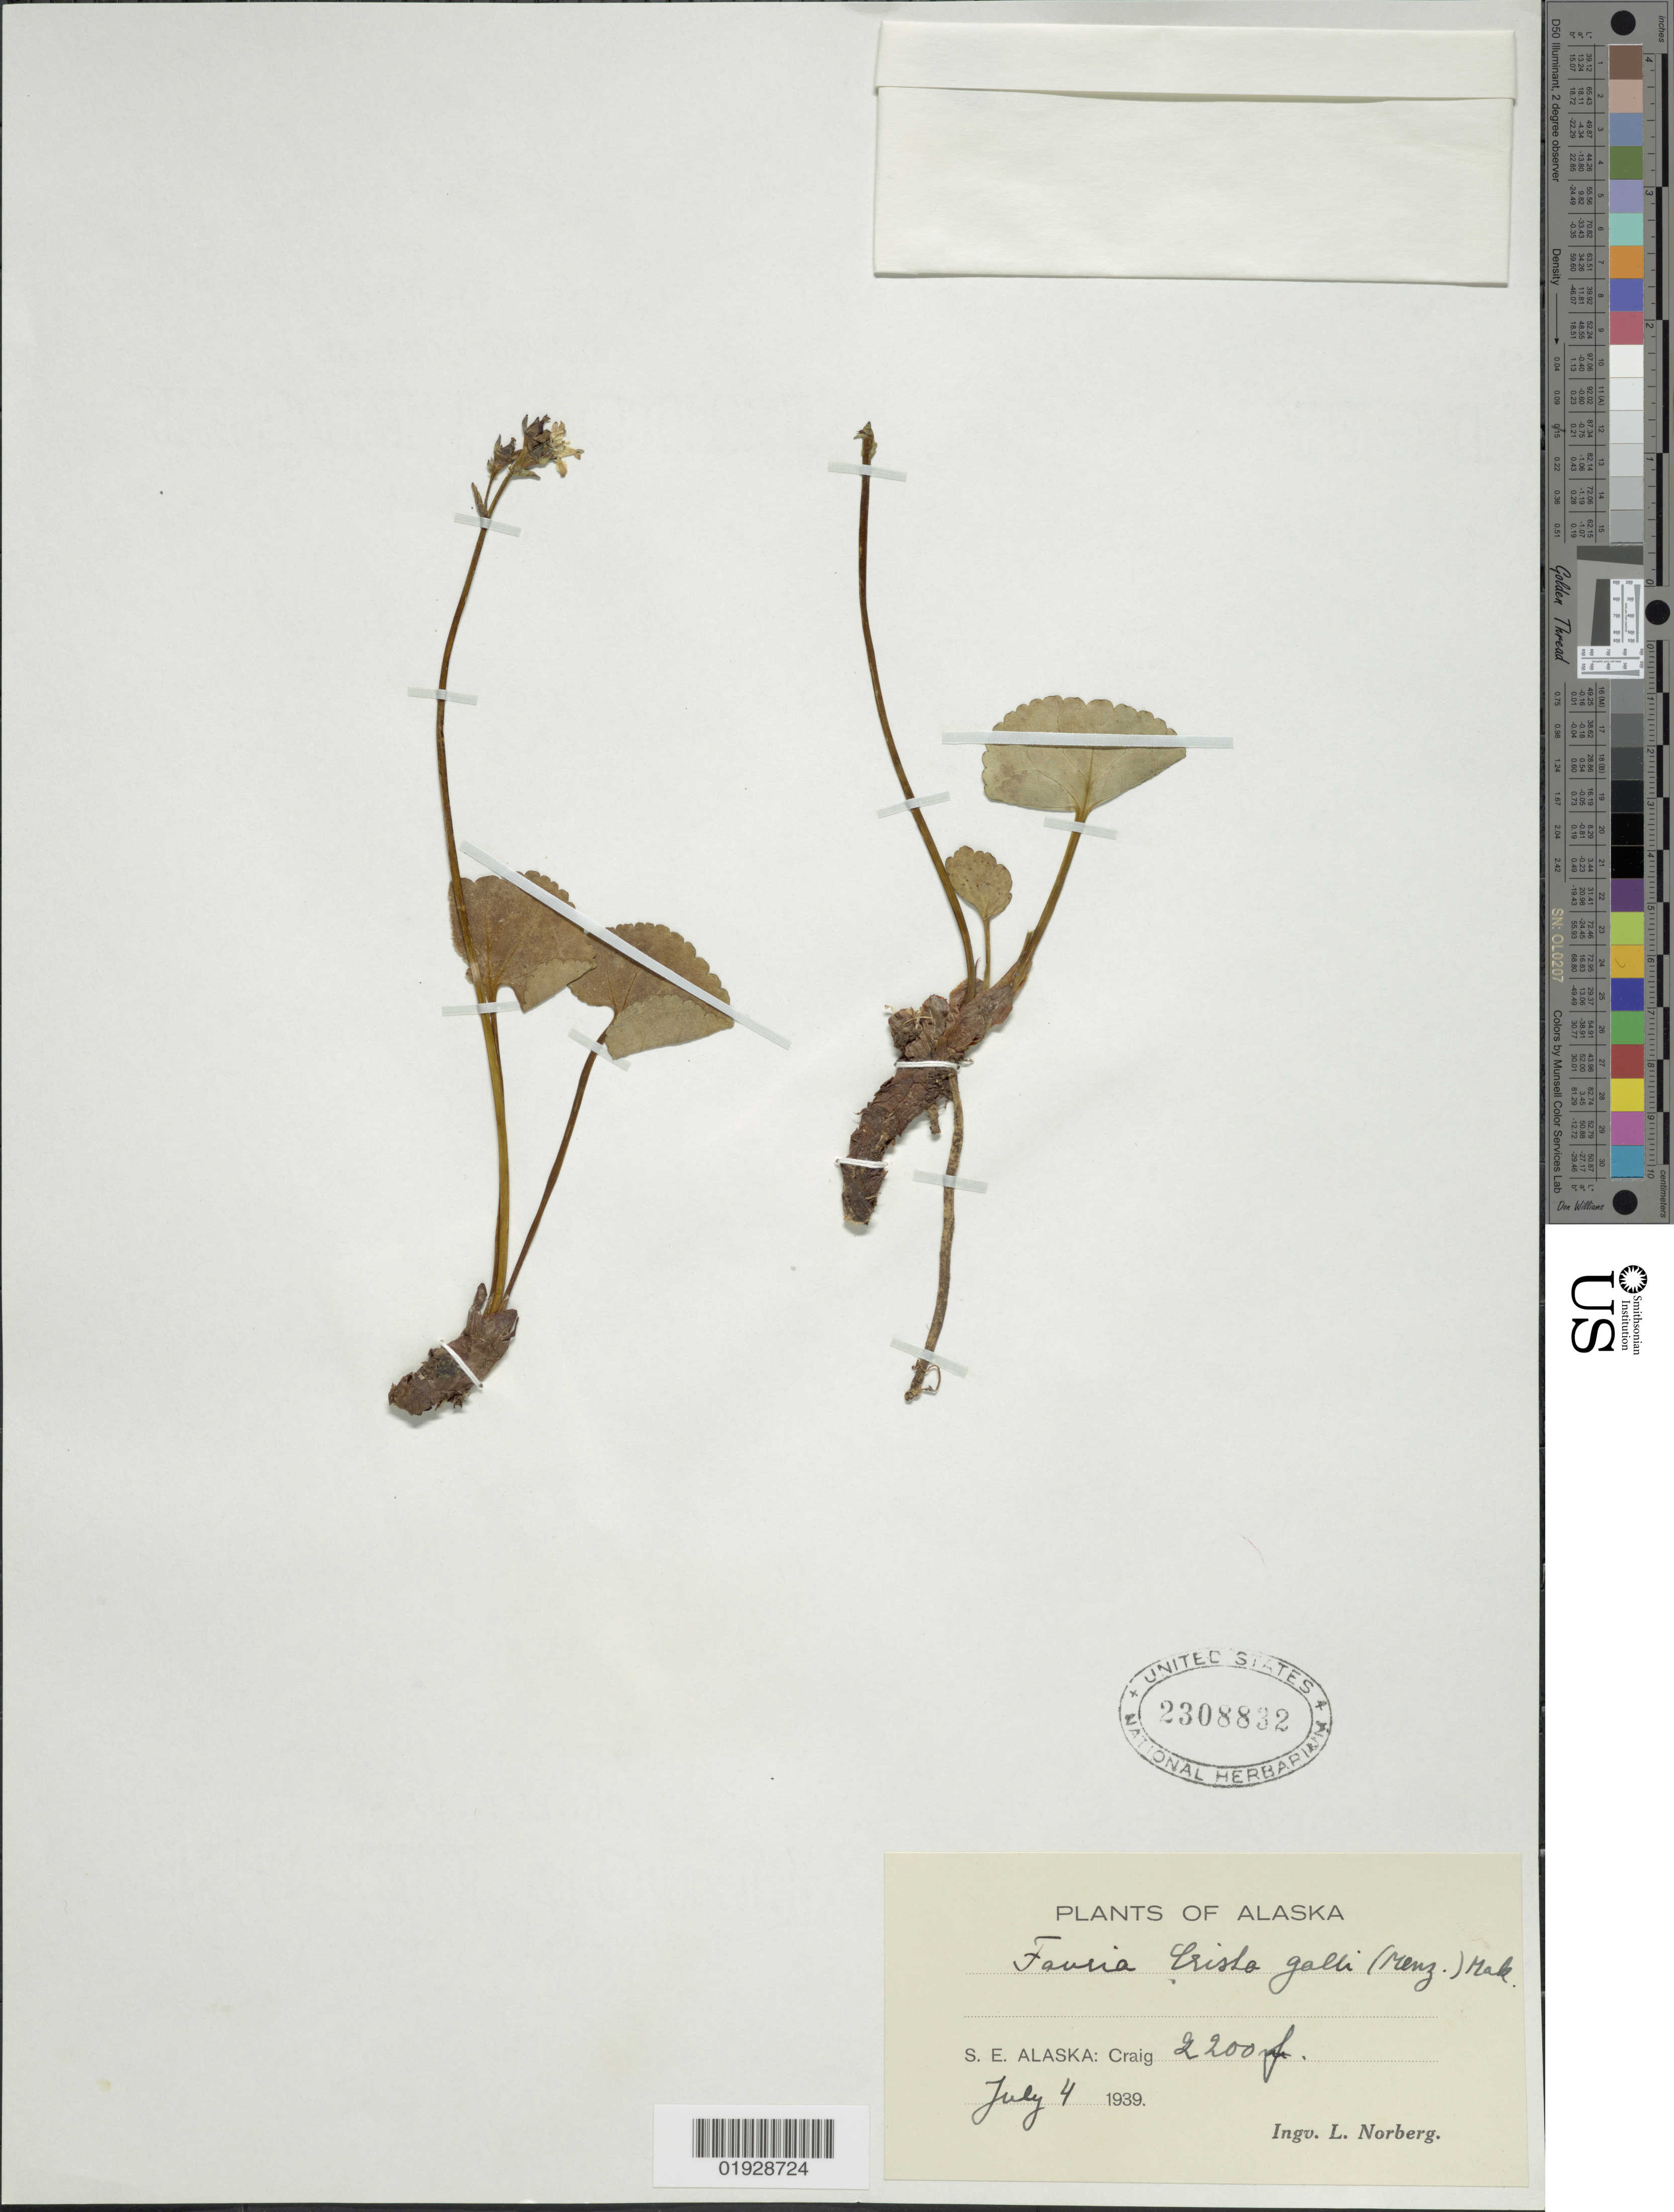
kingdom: Plantae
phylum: Tracheophyta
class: Magnoliopsida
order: Asterales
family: Menyanthaceae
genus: Nephrophyllidium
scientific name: Nephrophyllidium crista-galli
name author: (Menzies ex Hook.) Gilg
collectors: I. Norberg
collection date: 1939-07-04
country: United States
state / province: Alaska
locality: S.E. Alaska: Craig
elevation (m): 671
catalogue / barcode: US 2308832